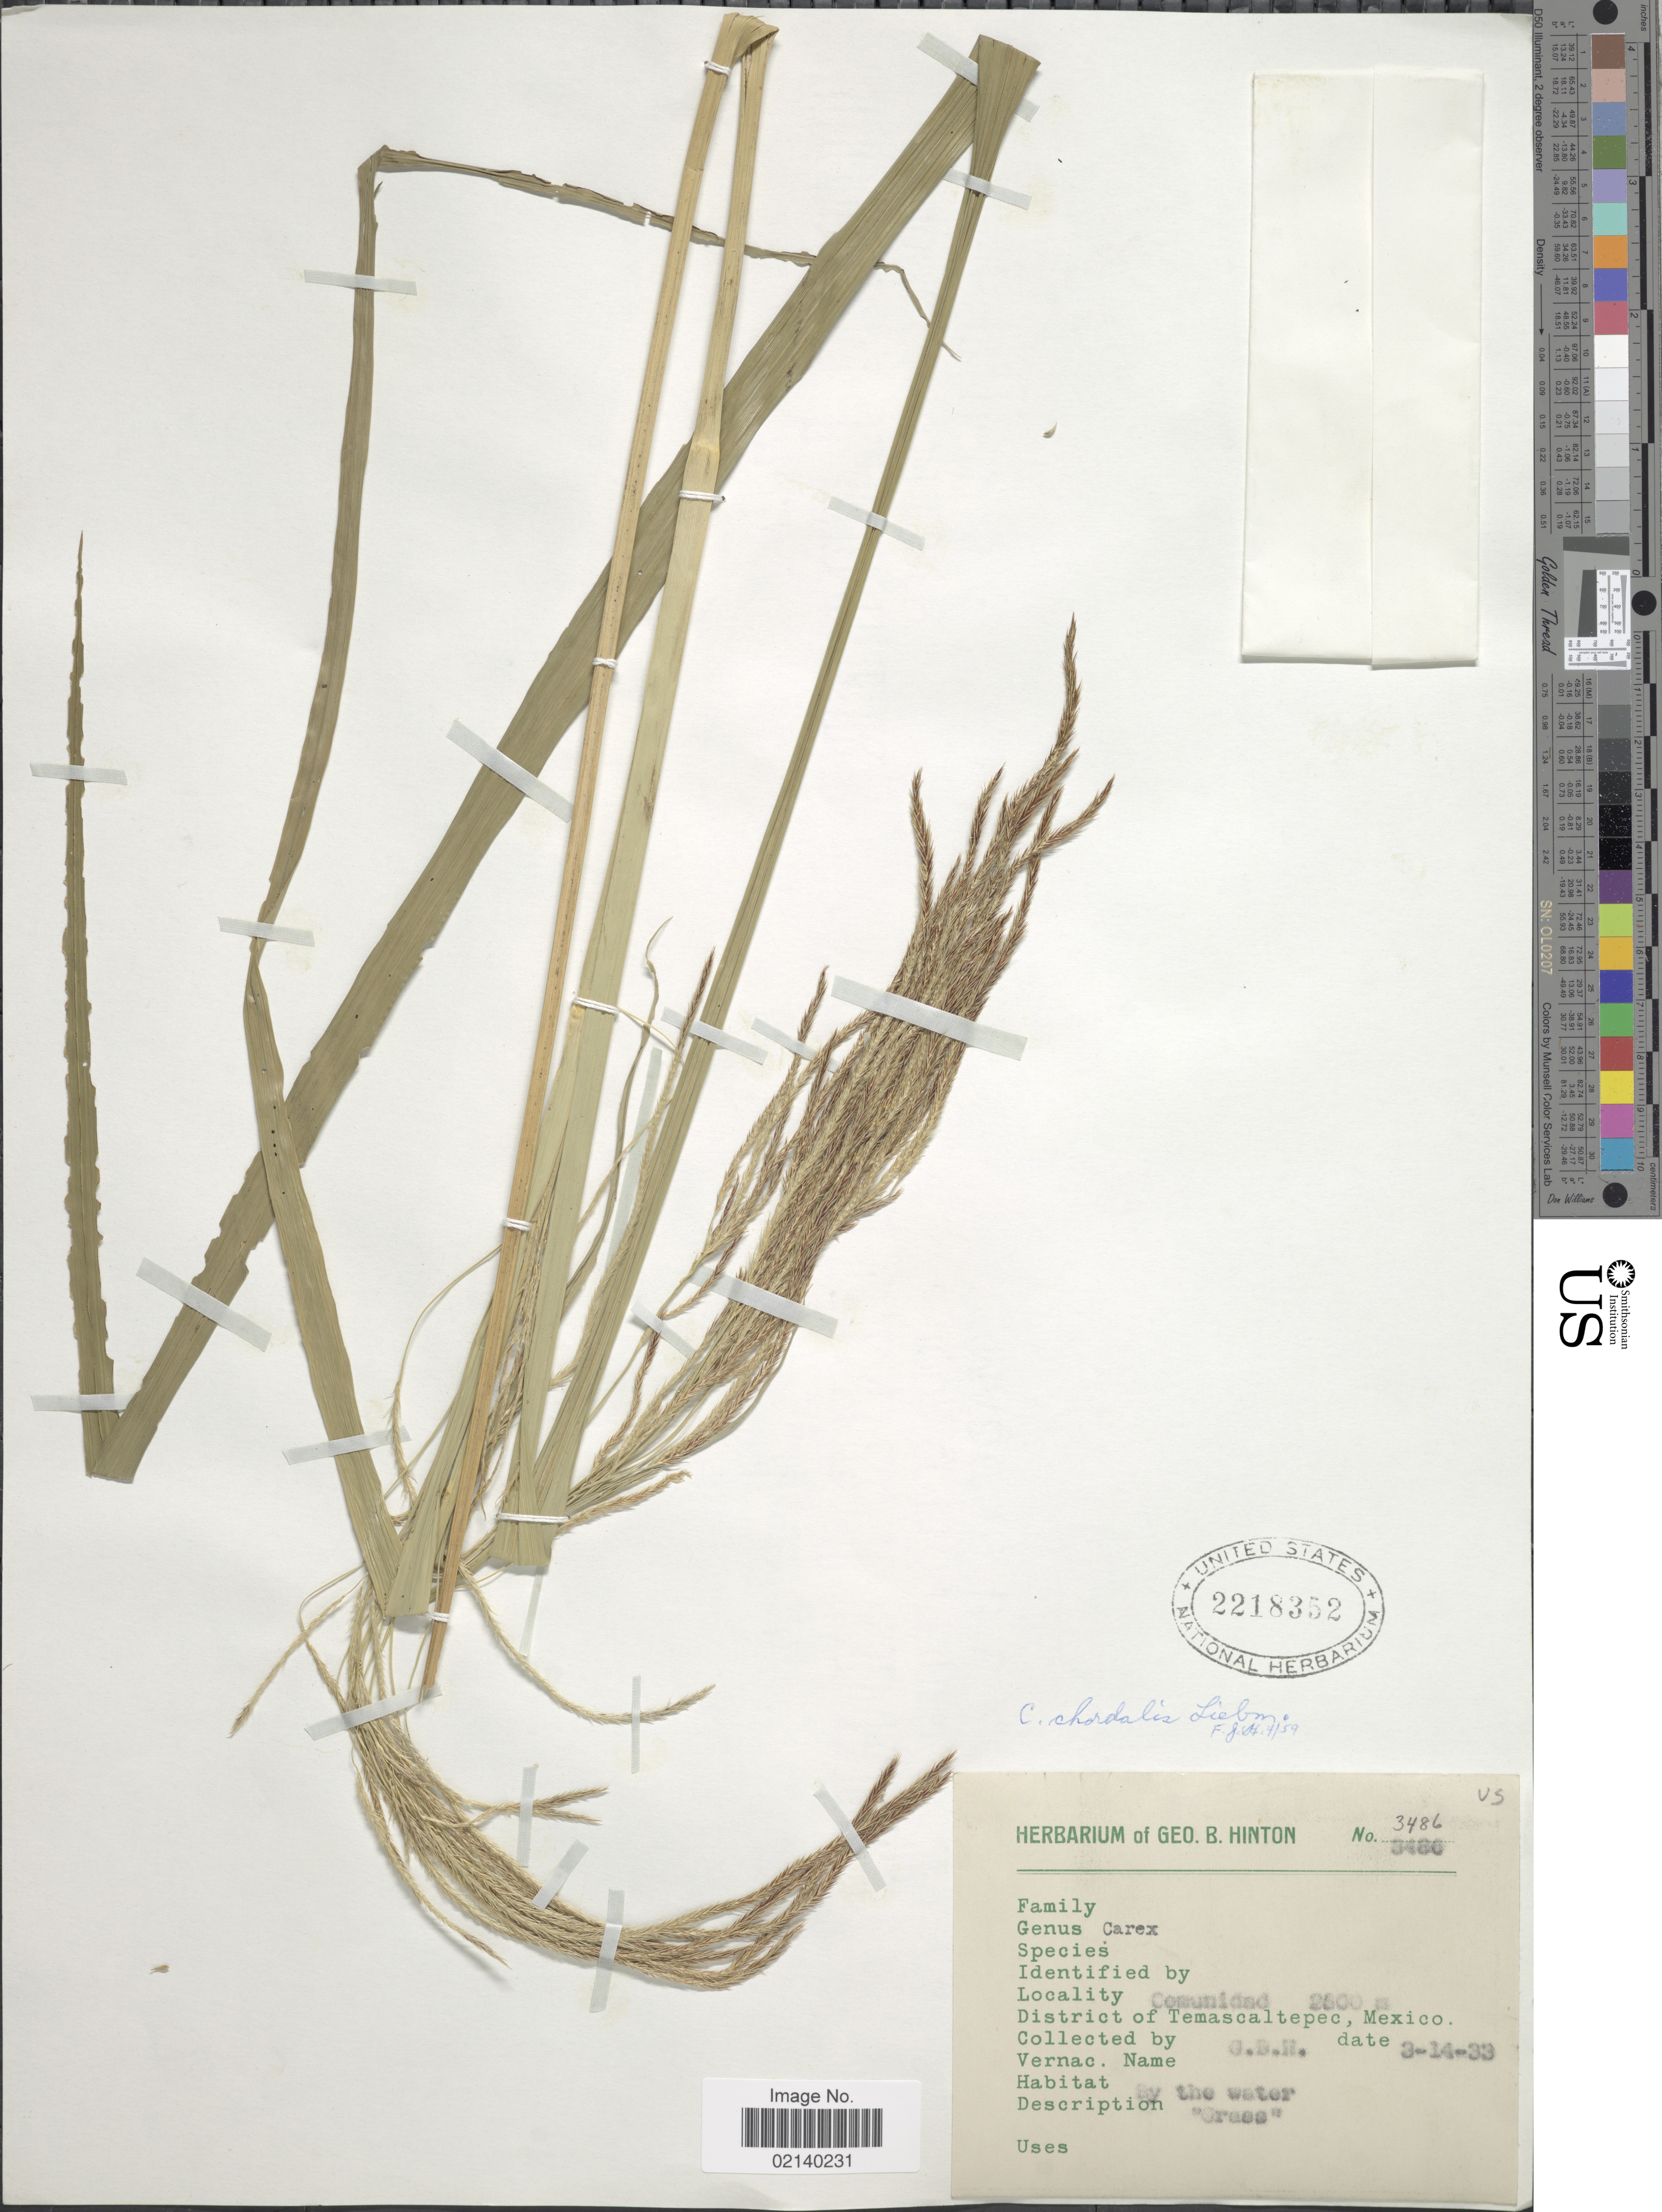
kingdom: Plantae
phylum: Tracheophyta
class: Liliopsida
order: Poales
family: Cyperaceae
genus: Carex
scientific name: Carex chordalis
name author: Liebm.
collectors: G. B. Hinton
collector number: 3486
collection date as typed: Transcribed d/m/y: 14/3/33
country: Mexico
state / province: México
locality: Comunidad, District of Temascaltepec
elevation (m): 2500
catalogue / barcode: US 2218352